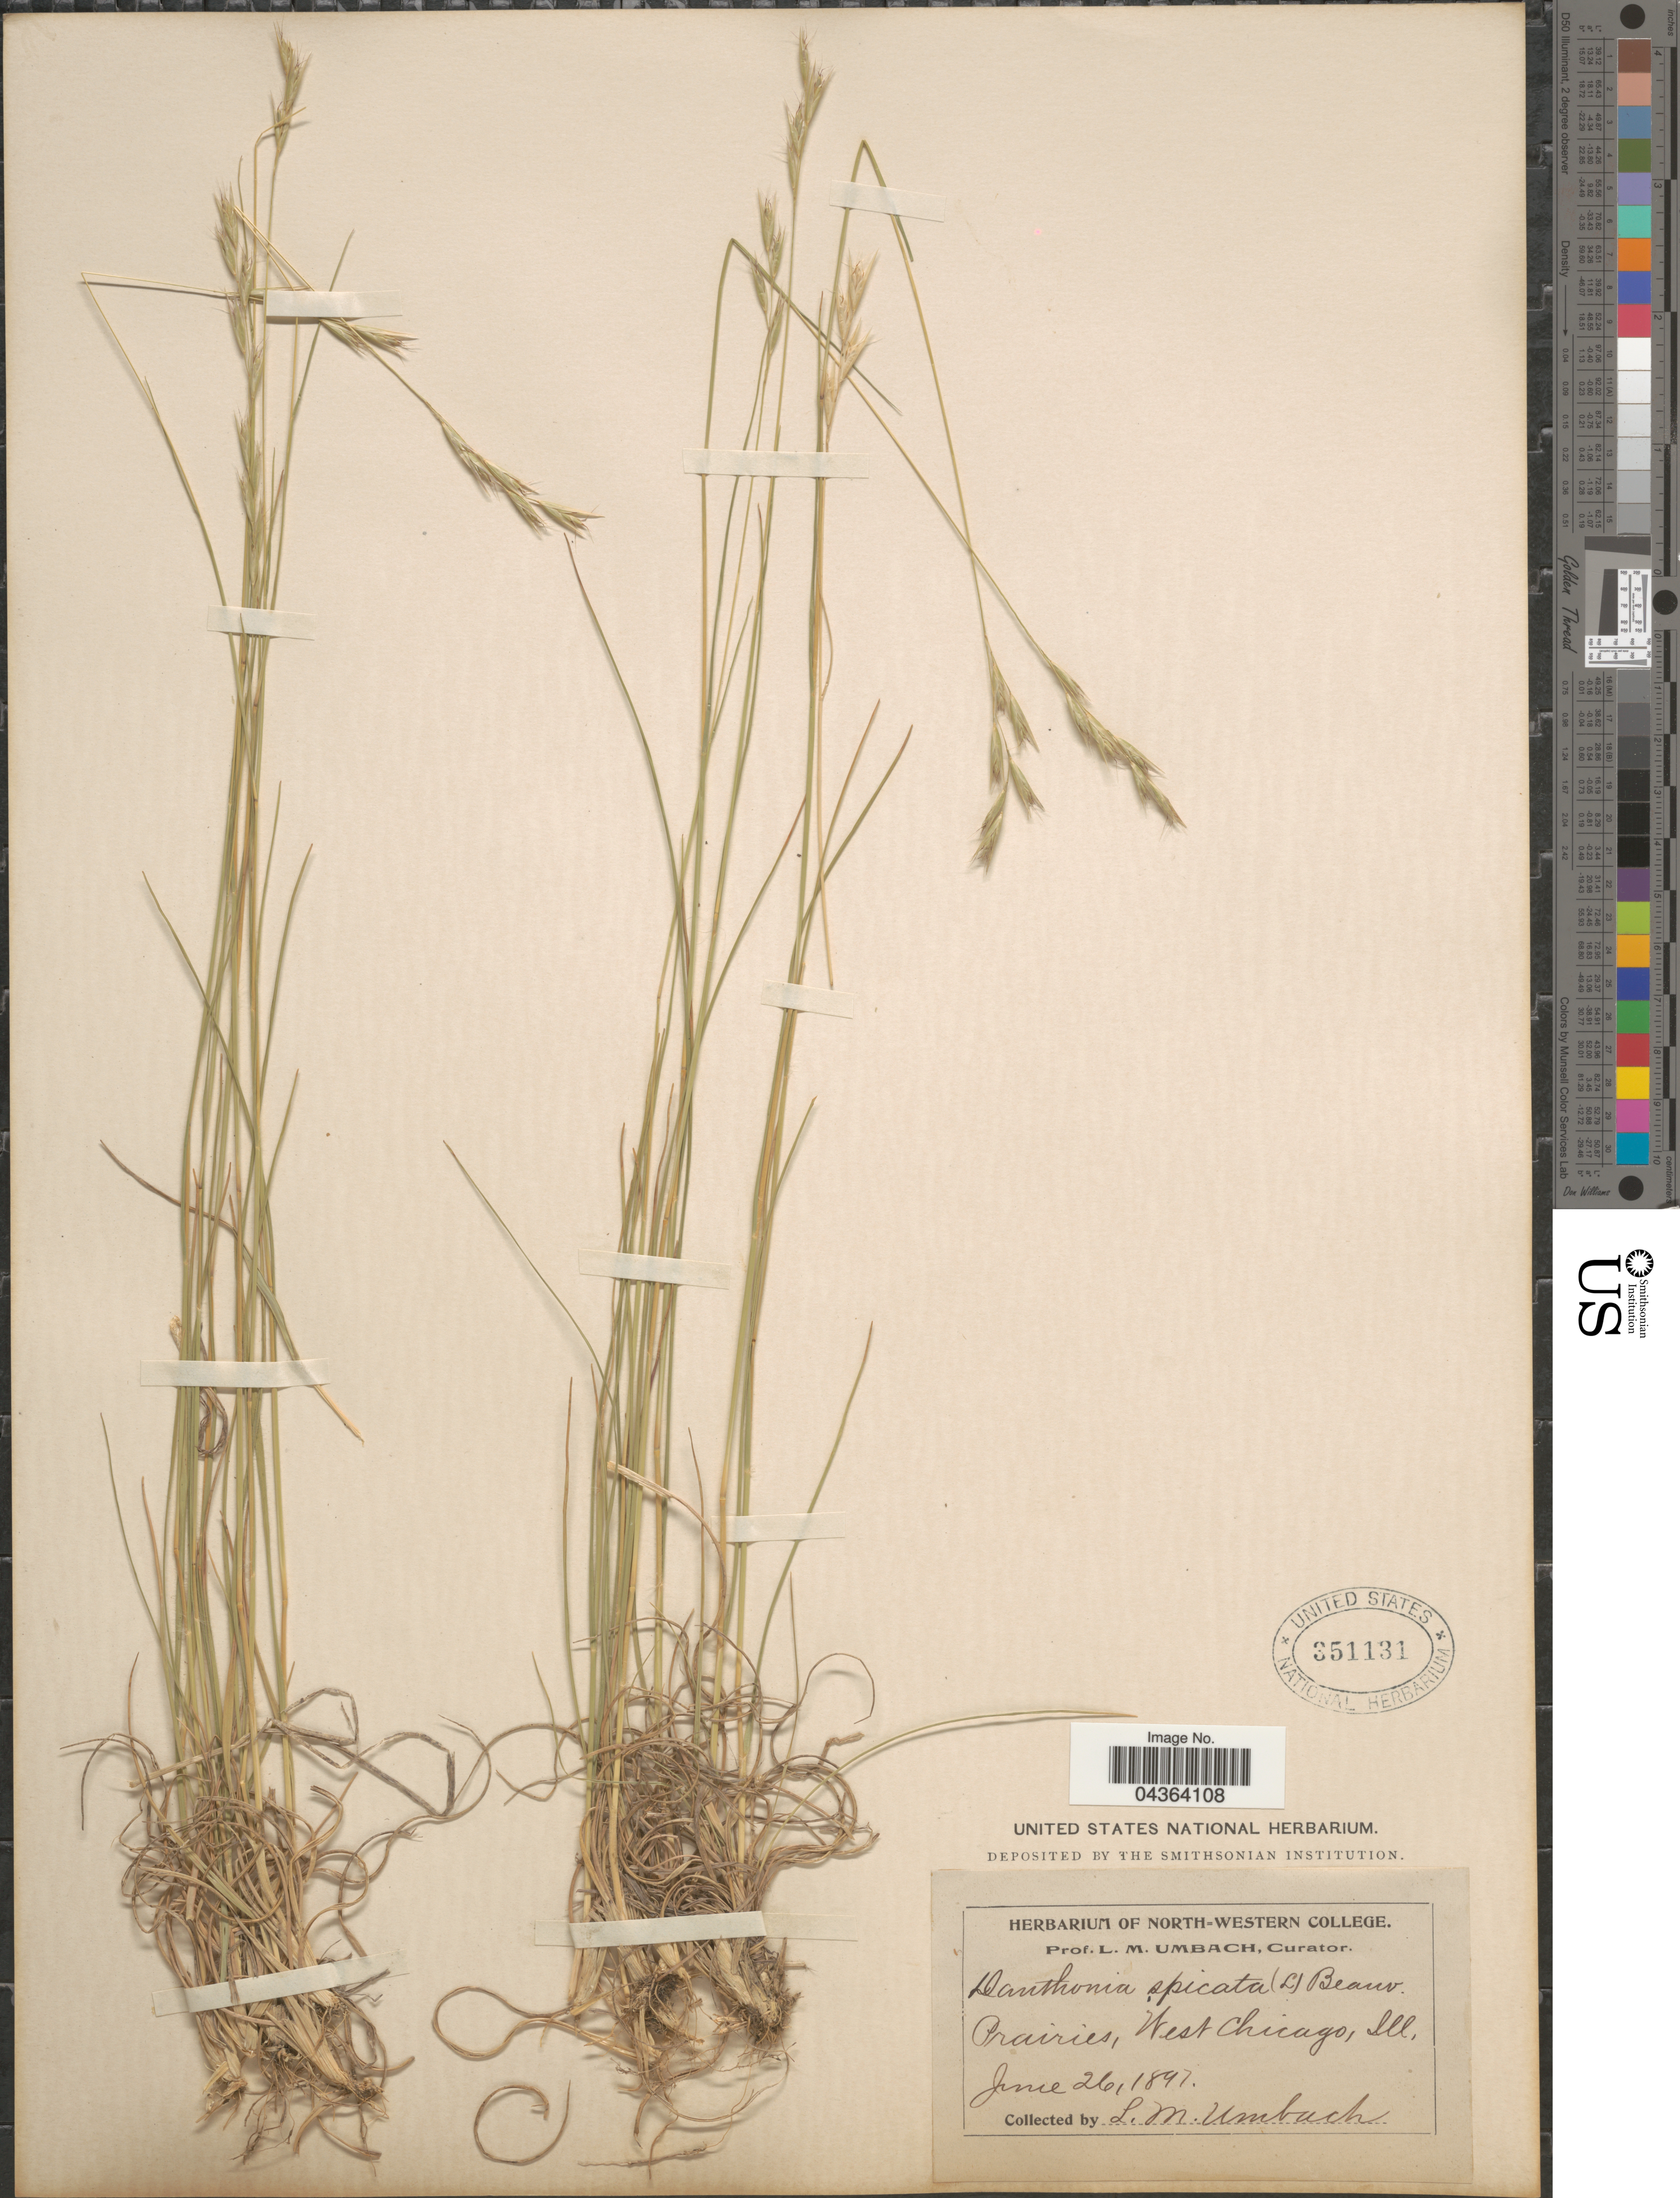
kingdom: Plantae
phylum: Tracheophyta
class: Liliopsida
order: Poales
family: Poaceae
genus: Danthonia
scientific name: Danthonia spicata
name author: (L.) P. Beauv. ex Roem. & Schult.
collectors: L. M. Umbach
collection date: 1897-06-26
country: United States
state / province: Illinois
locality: Prairies, West Chicago.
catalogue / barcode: US 351131